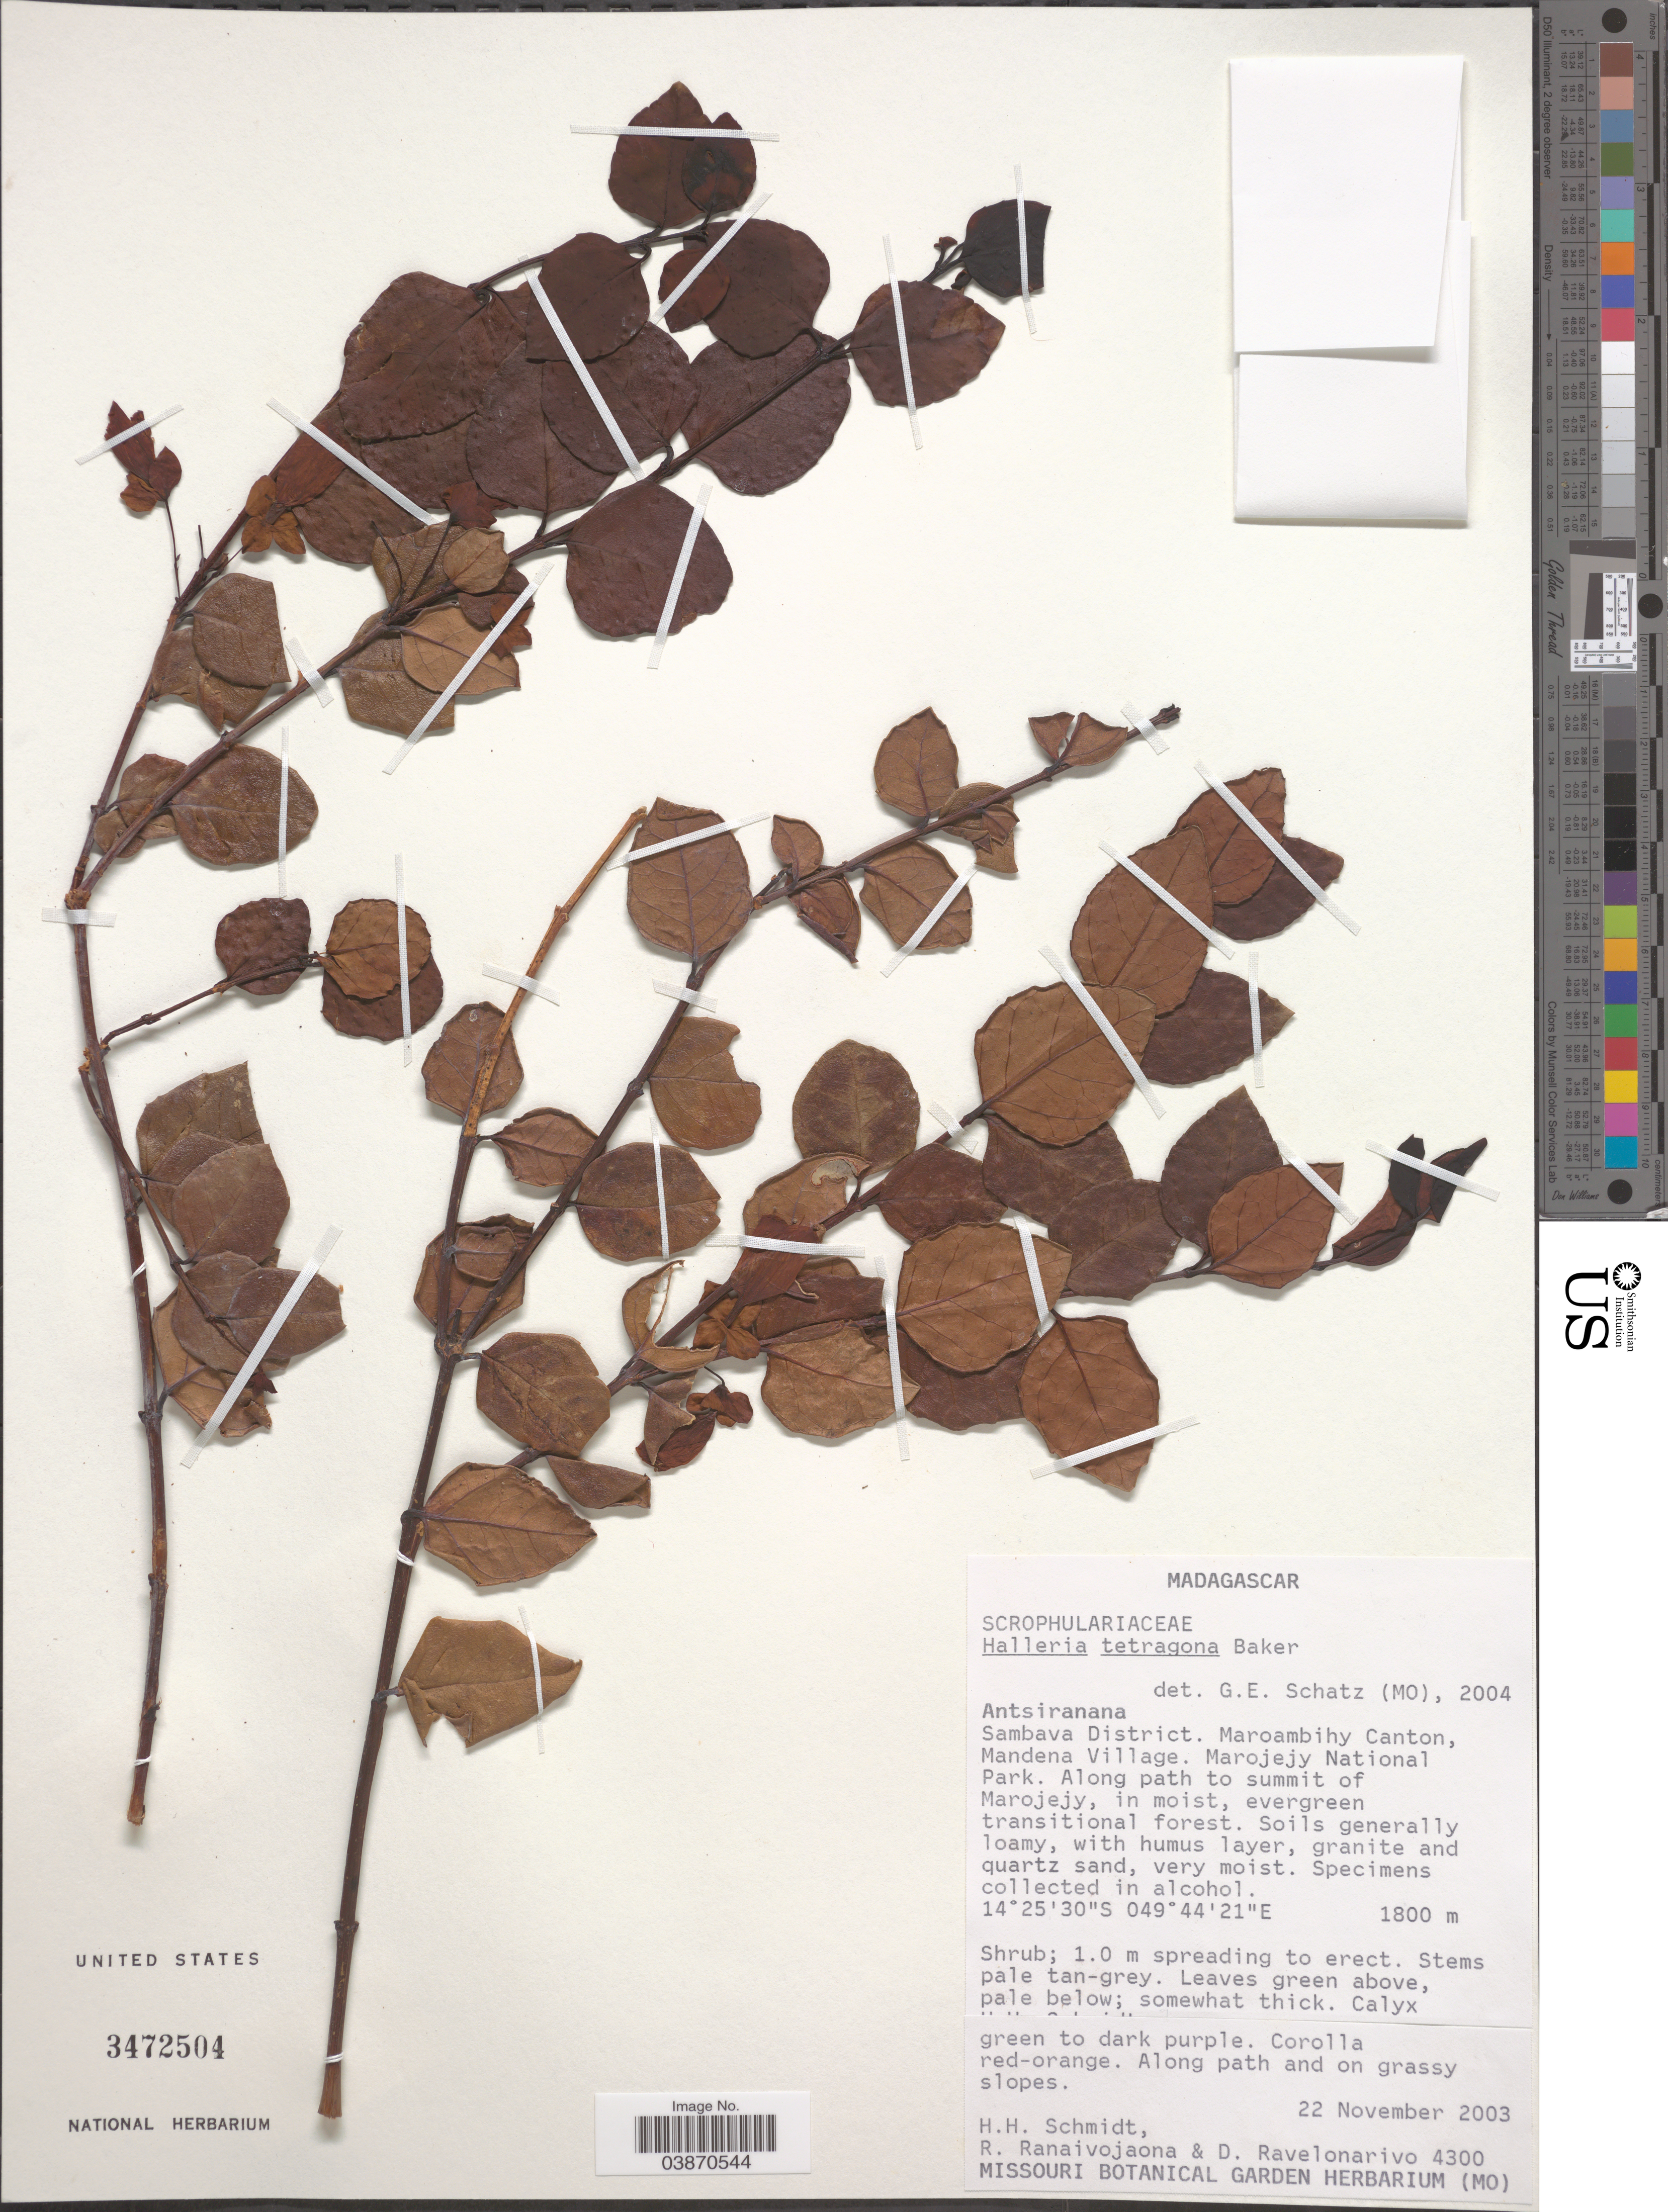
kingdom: Plantae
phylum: Tracheophyta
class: Magnoliopsida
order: Lamiales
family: Stilbaceae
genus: Halleria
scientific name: Halleria tetragona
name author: Baker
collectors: H. H. Schmidt, R. Ranaivojaona & D. Ravelonarivo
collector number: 4300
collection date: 2003-11-22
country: Madagascar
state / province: Sava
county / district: Sambava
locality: Sambava District. Maroambihy Canton, Mandena Village. Marojejy National Park. Along path to summit of Marojejy.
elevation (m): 1800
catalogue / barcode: US 3472504